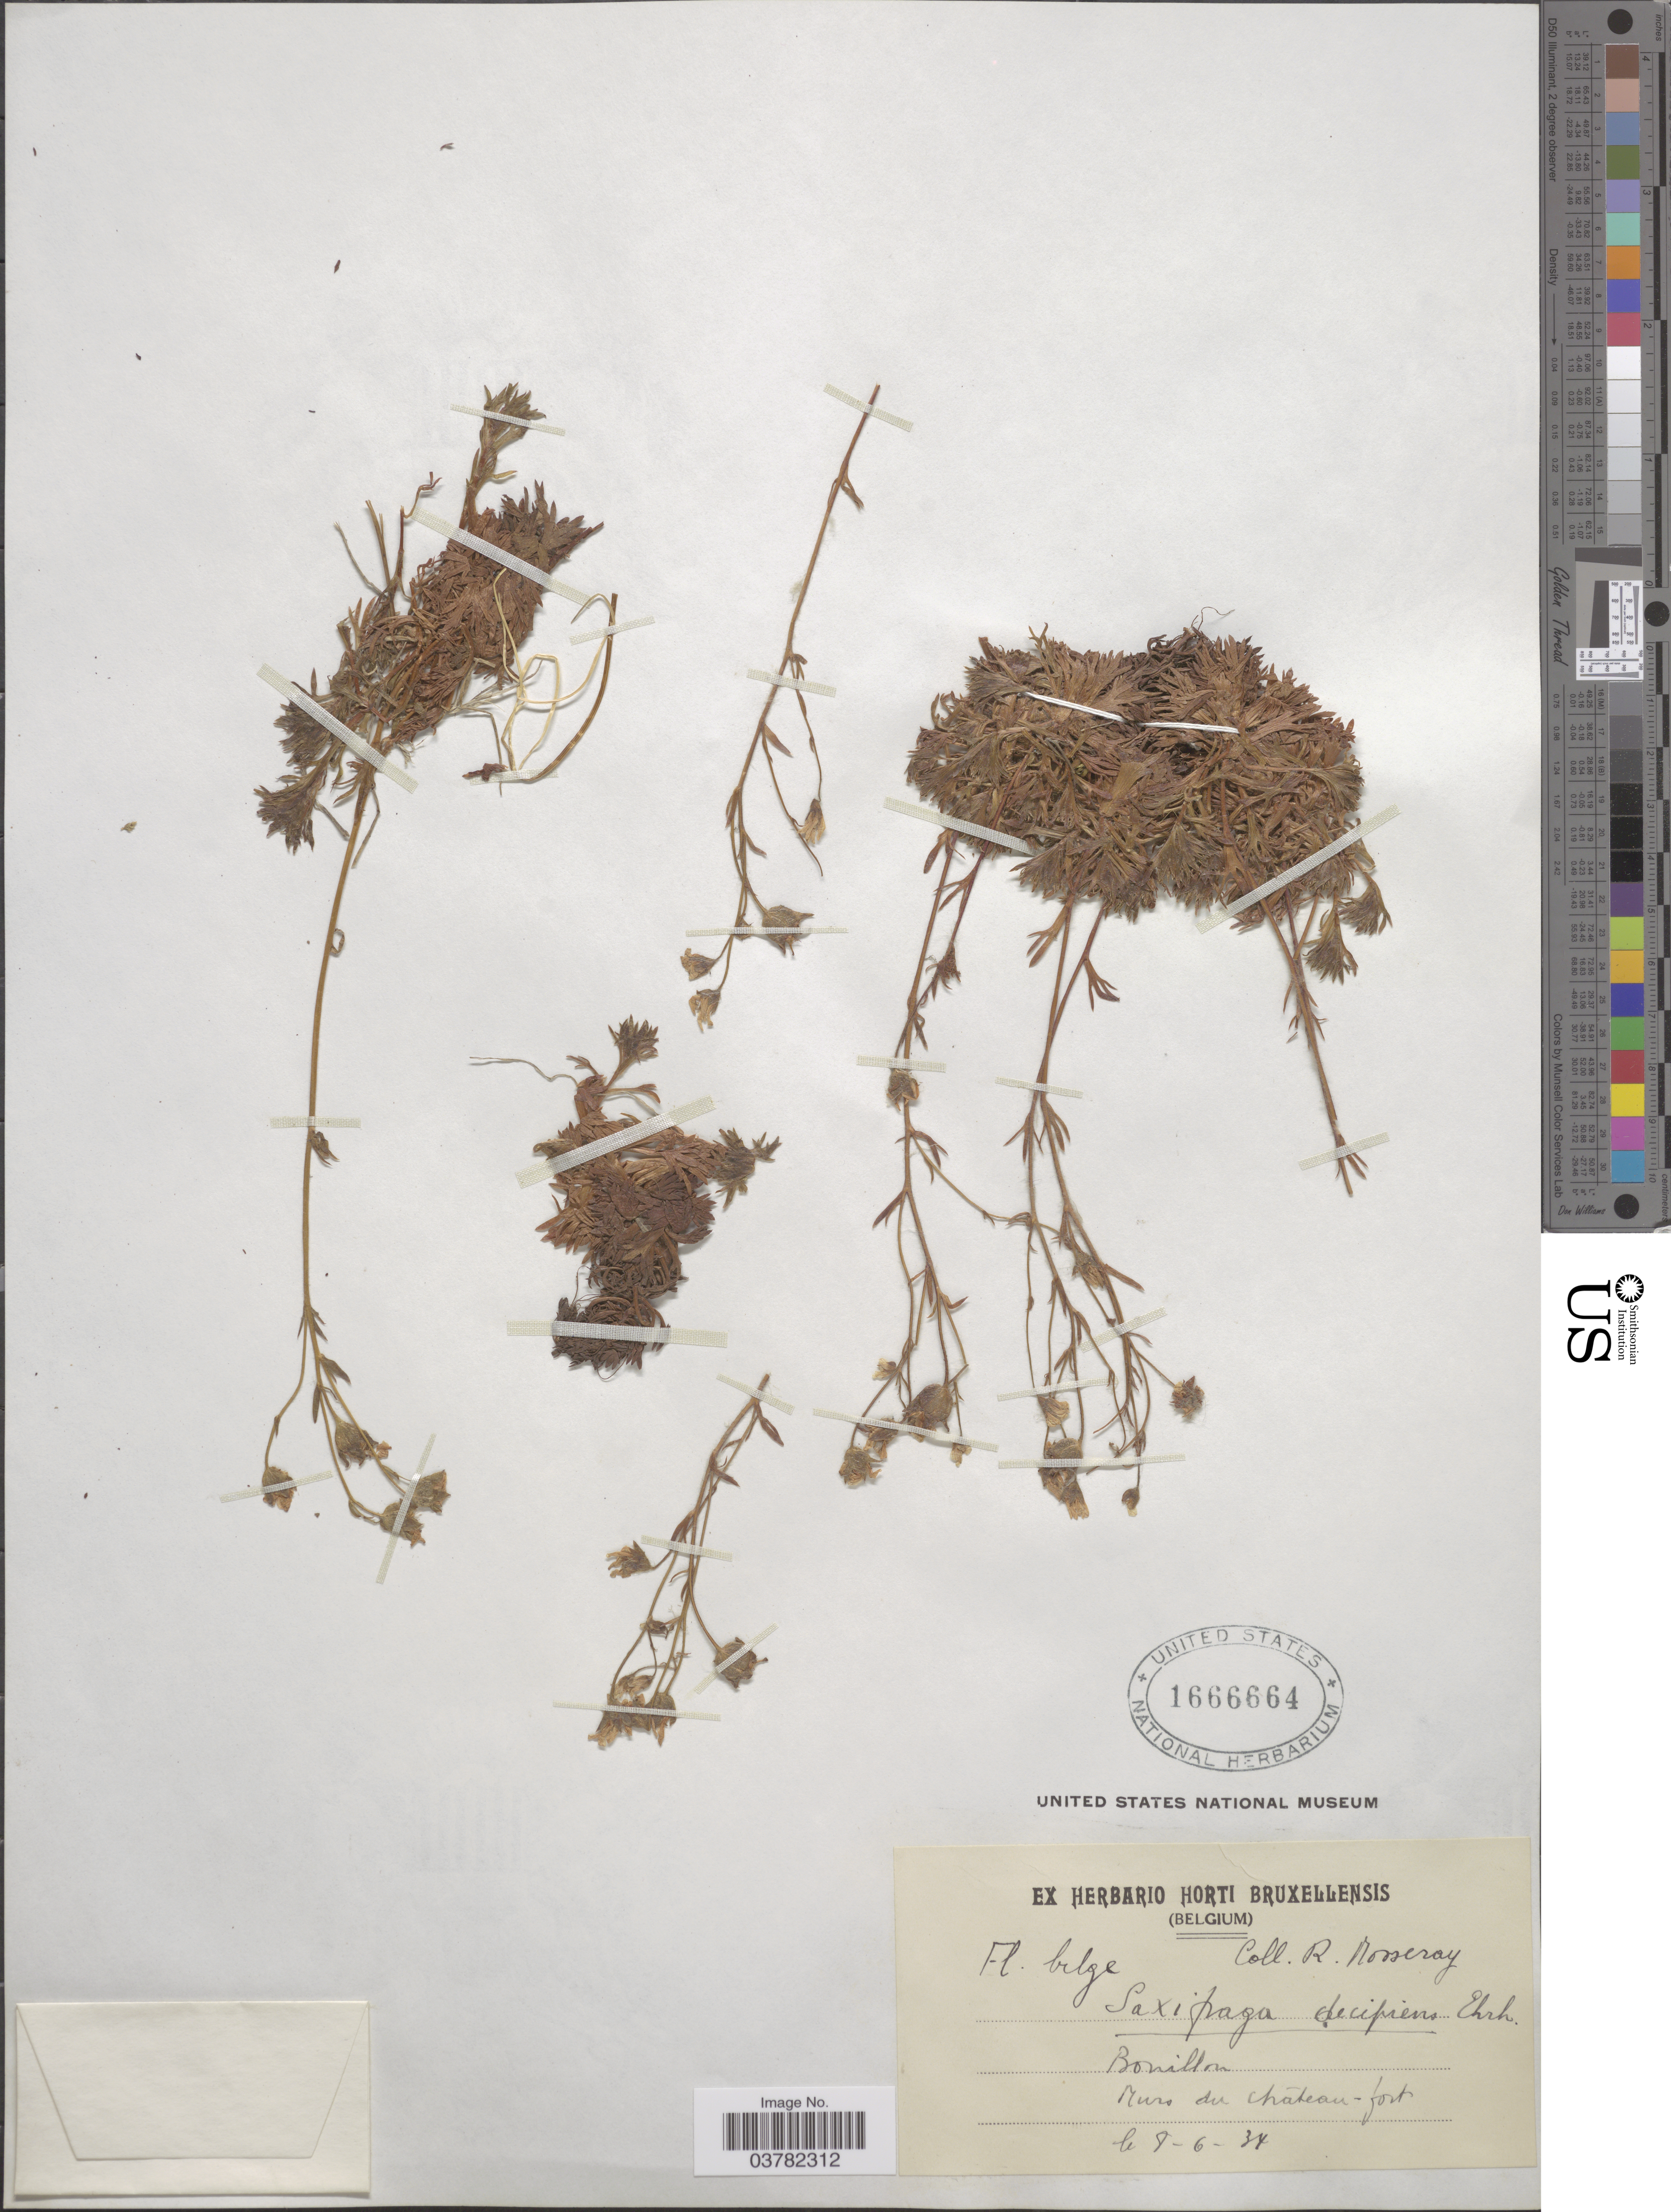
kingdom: Plantae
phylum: Tracheophyta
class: Magnoliopsida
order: Saxifragales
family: Saxifragaceae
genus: Saxifraga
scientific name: Saxifraga decipiens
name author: Ehrh.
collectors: R. Mosseray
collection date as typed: Transcribed d/m/y: 8/6/34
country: Belgium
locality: Belge. Bouillon. Murs du château - fort.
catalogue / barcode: US 1666664